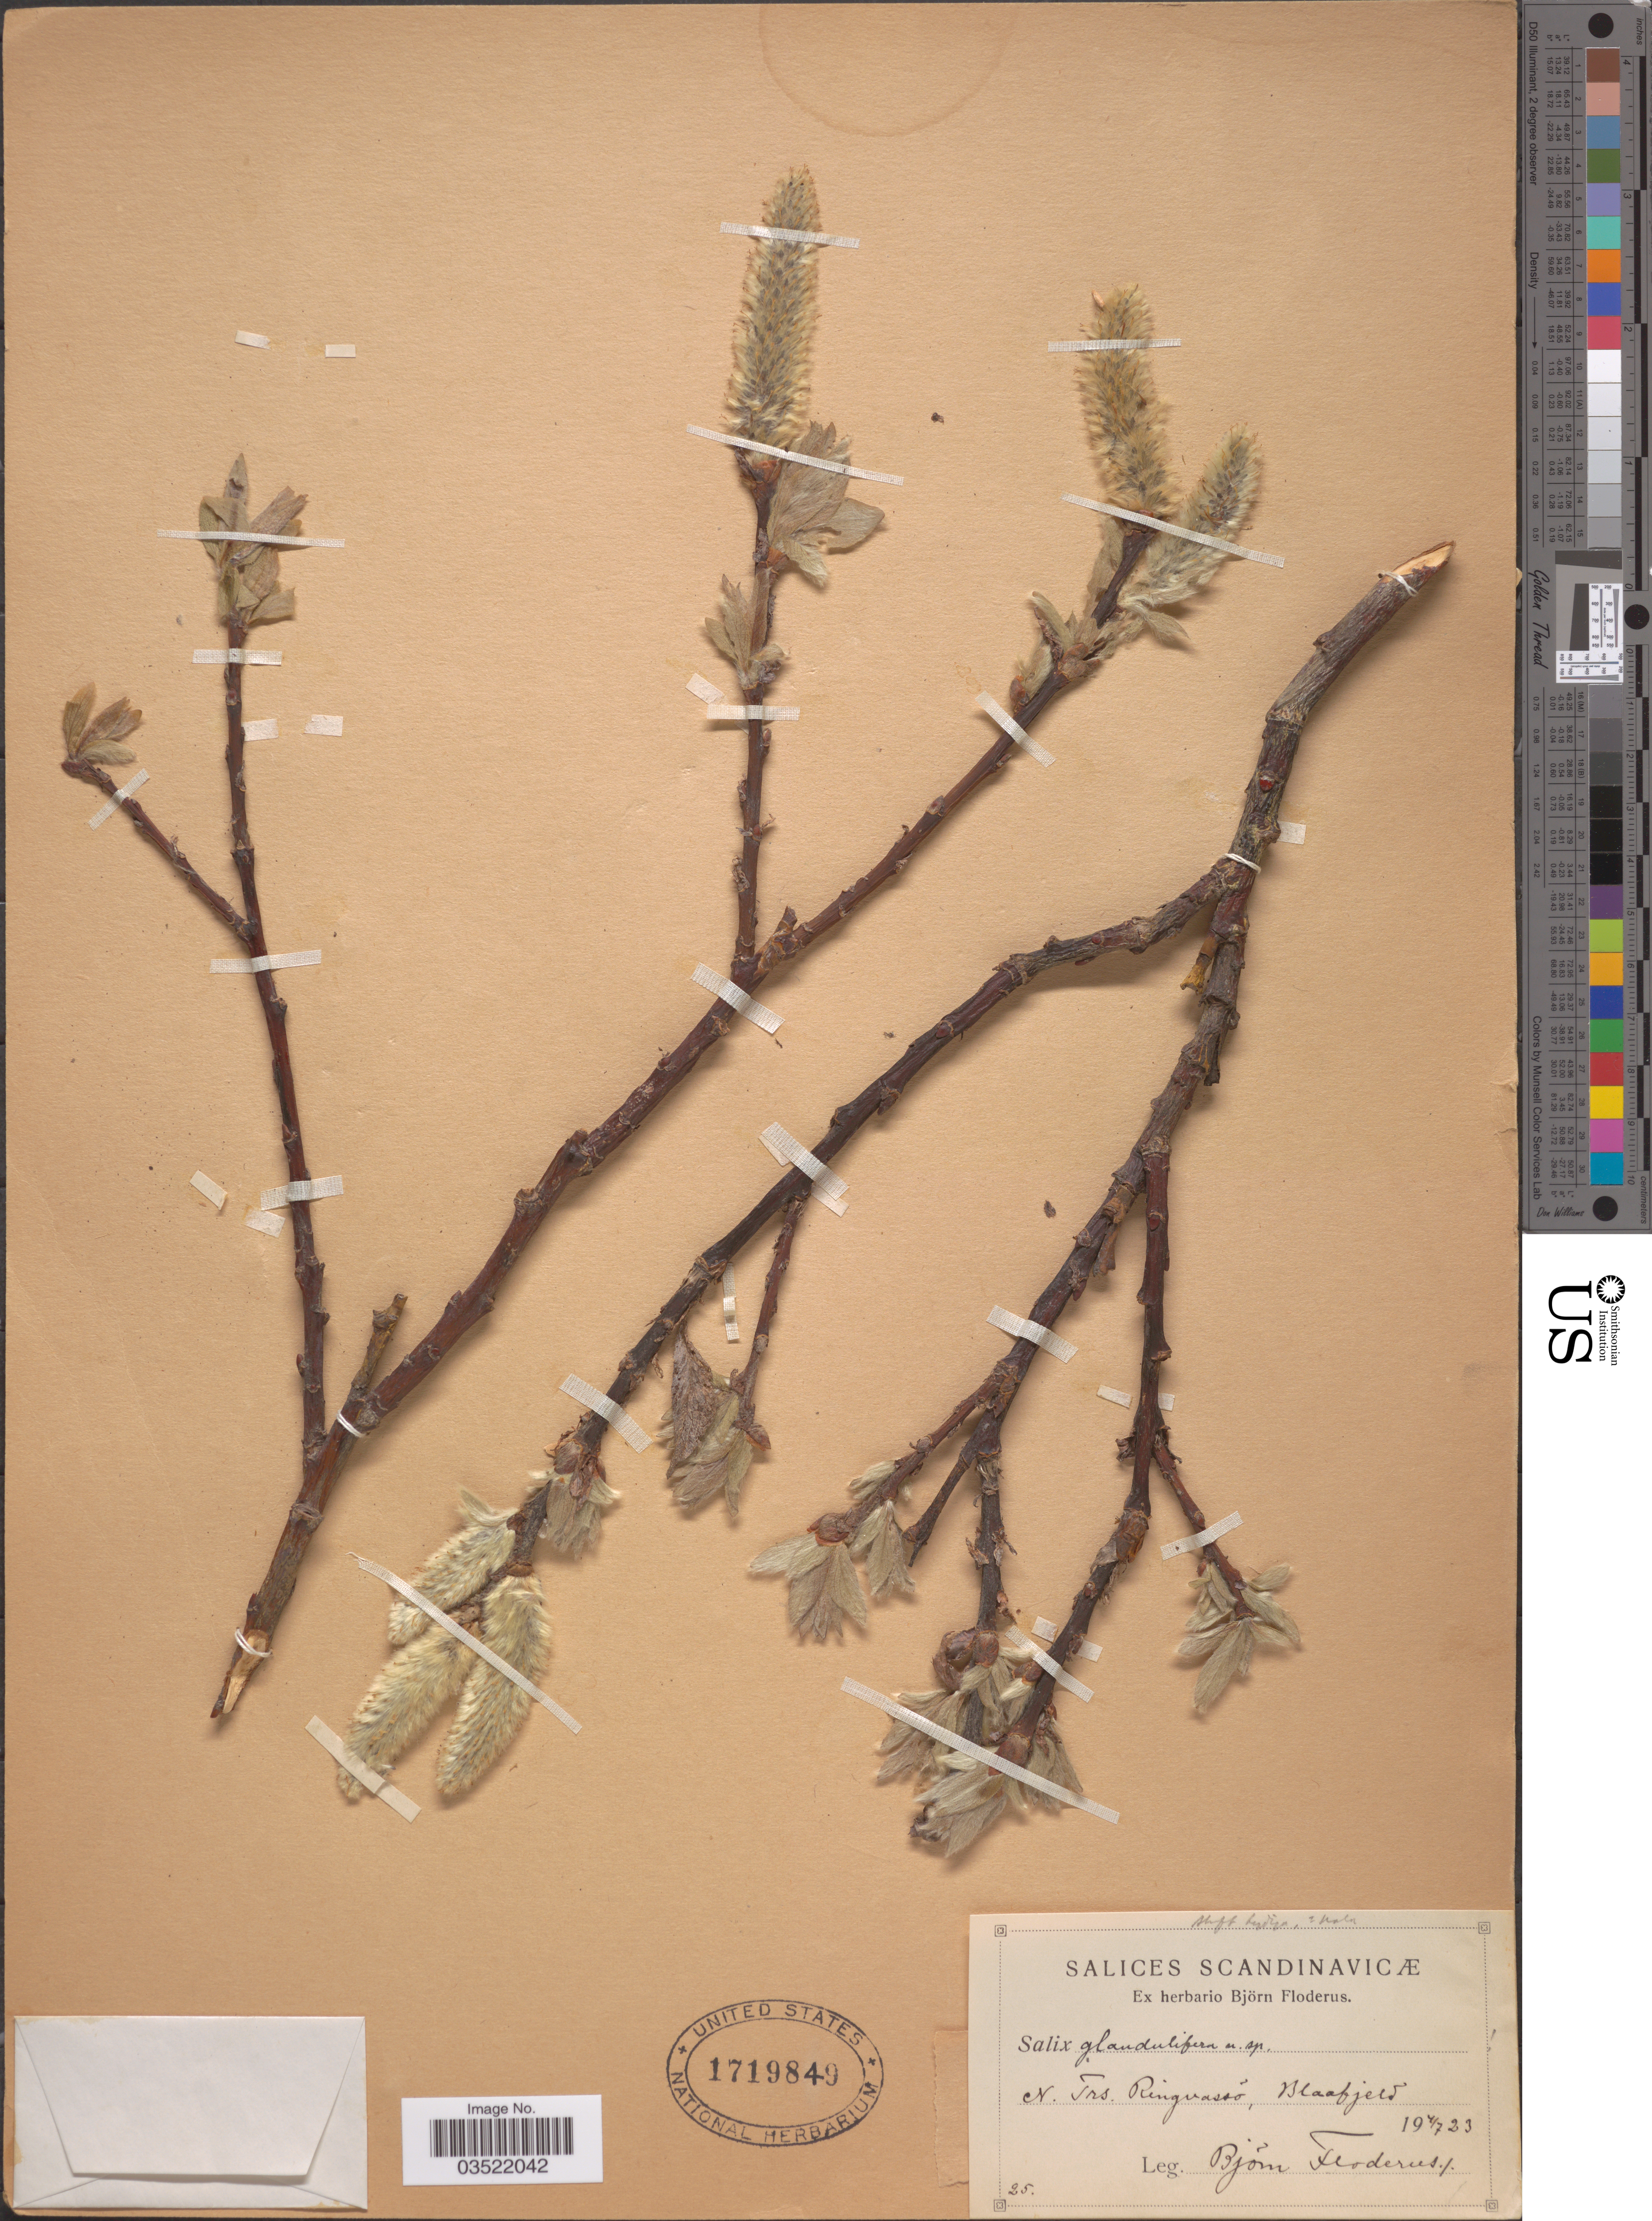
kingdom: Plantae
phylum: Tracheophyta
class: Magnoliopsida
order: Malpighiales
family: Salicaceae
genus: Salix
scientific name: Salix glandulifera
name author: Flod.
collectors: B. G. O. Floderus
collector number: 25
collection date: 1923-07-04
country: Norway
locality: Scandinavicæ. N. Trs. Ringvassö, Blaafjeld.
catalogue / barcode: US 1719849